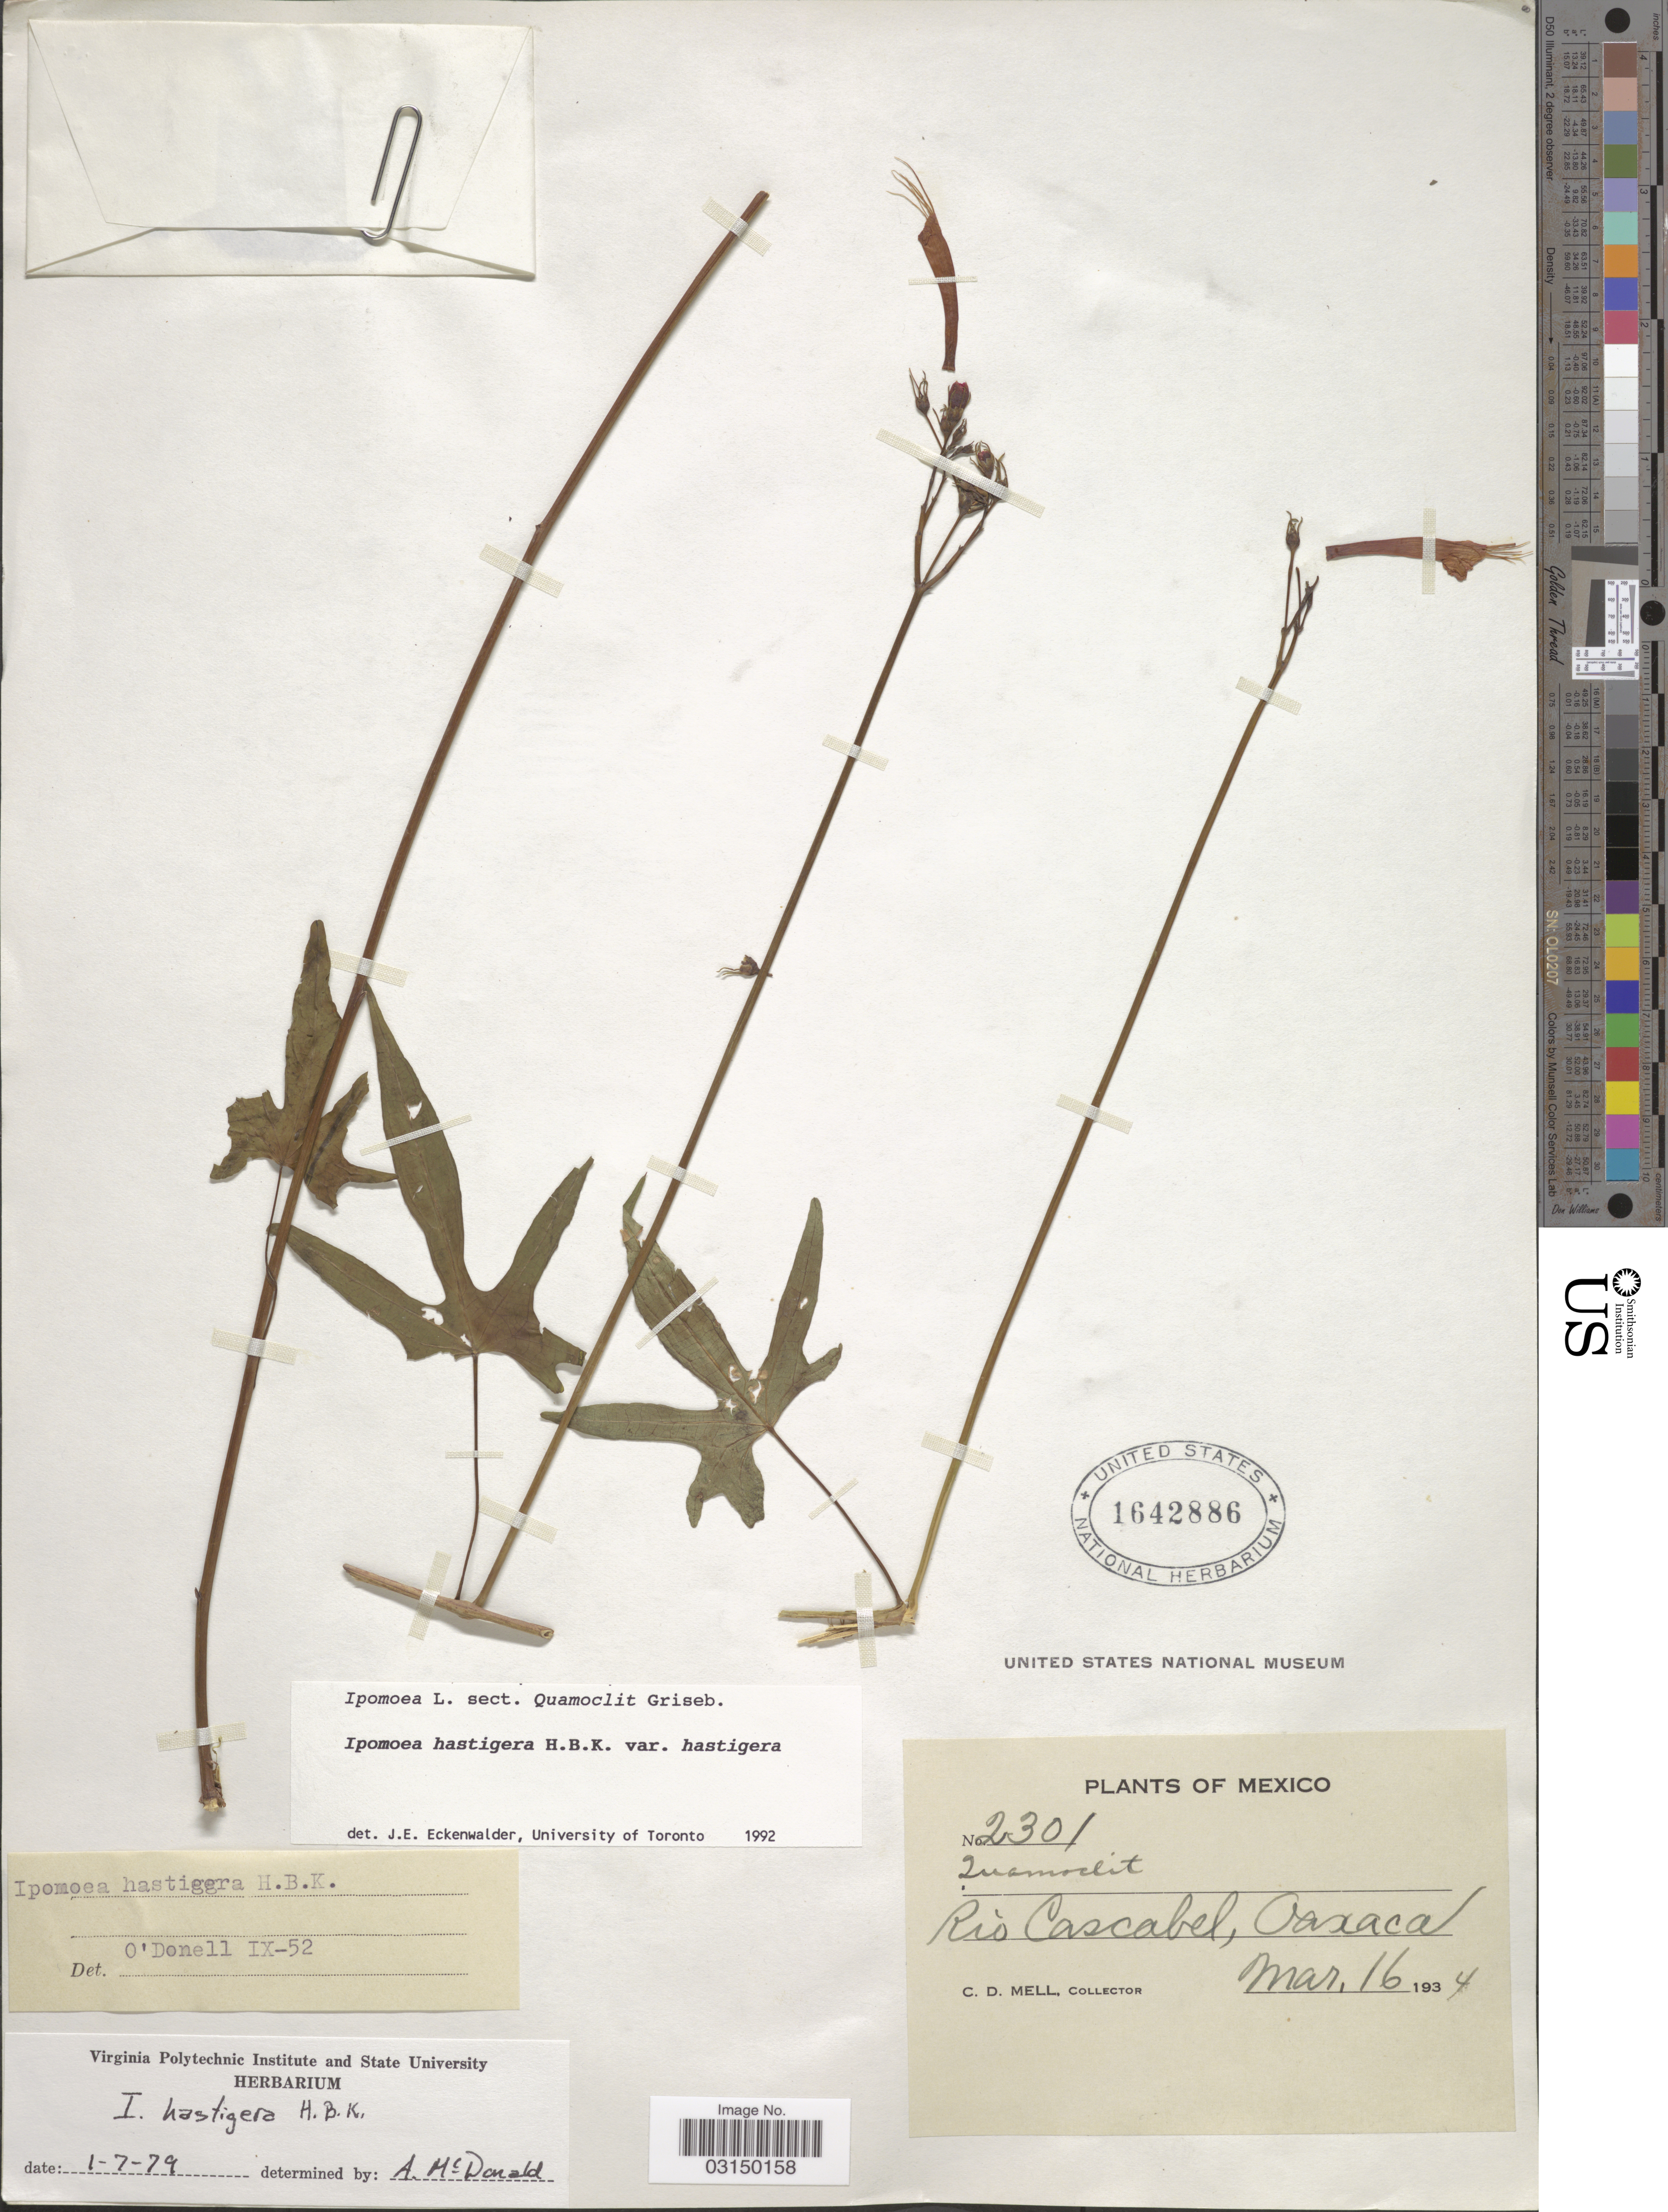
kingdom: Plantae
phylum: Tracheophyta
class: Magnoliopsida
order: Solanales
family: Convolvulaceae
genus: Ipomoea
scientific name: Ipomoea hastigera var. hastigera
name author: Kunth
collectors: C. D. Mell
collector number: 2301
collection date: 1934-03-16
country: Mexico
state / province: Oaxaca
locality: Rio Cascabel.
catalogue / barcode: US 1642886